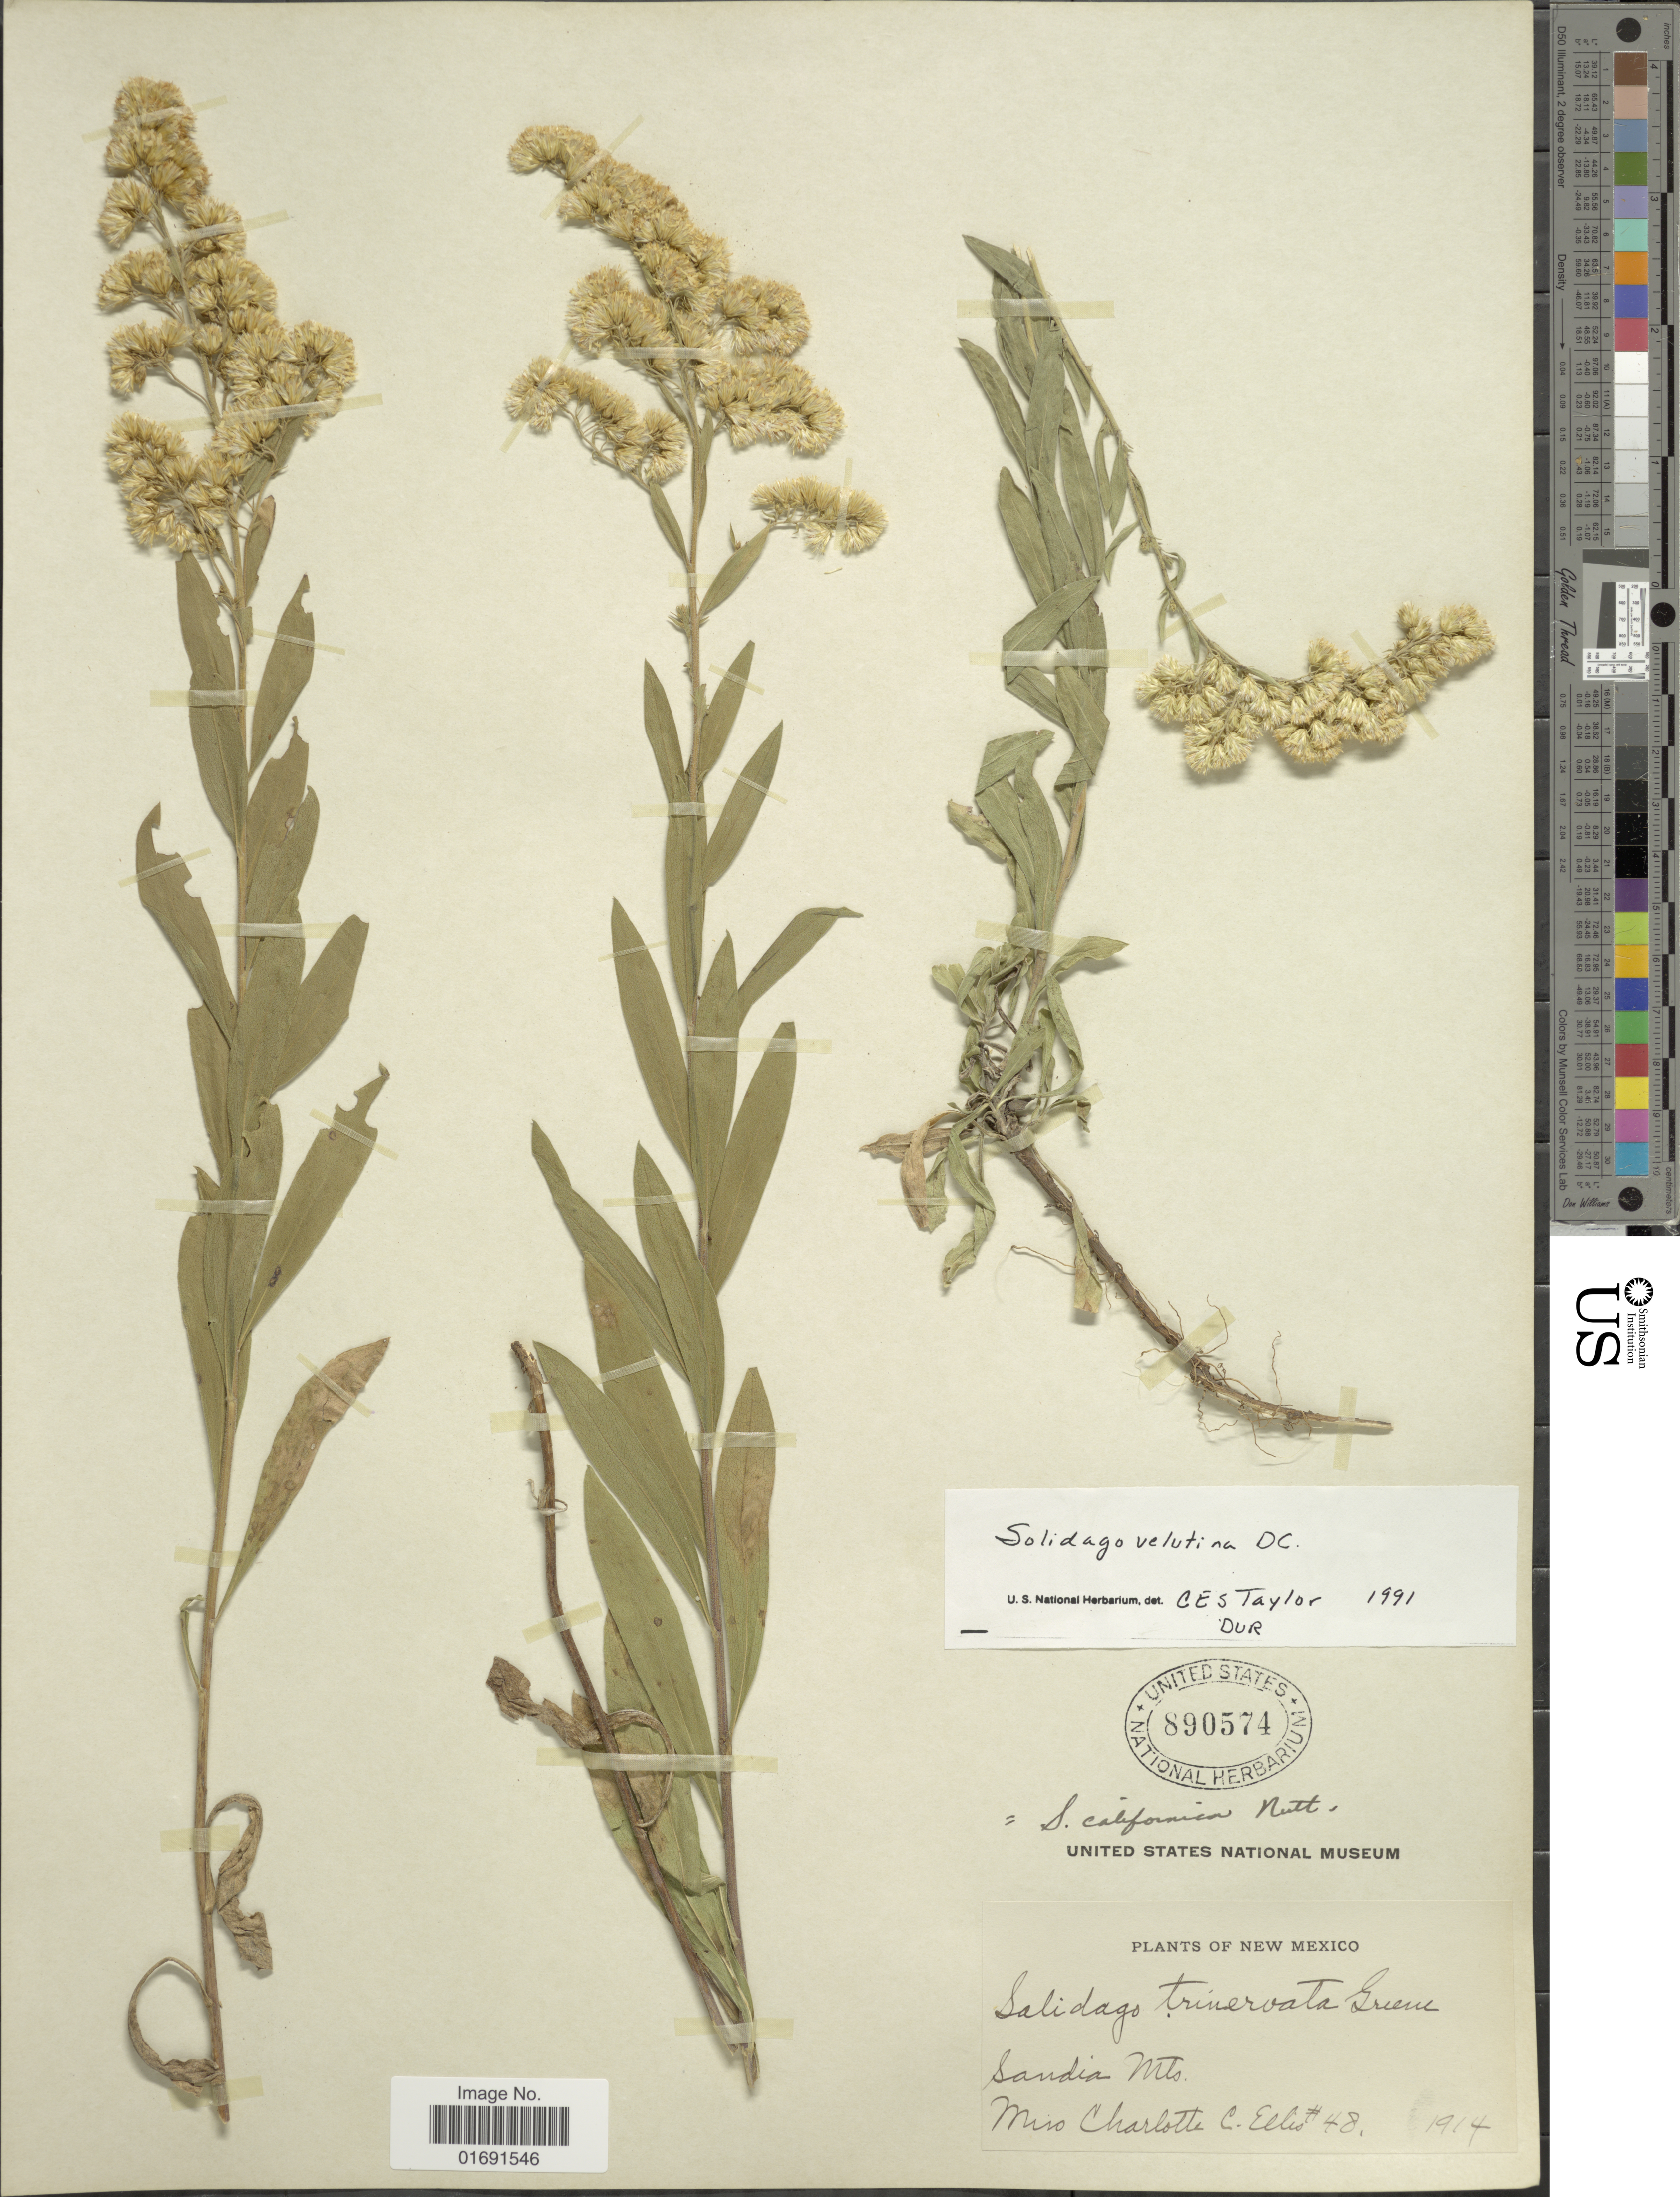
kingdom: Plantae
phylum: Tracheophyta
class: Magnoliopsida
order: Asterales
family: Asteraceae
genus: Solidago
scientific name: Solidago velutina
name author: DC.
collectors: C. C. Ellis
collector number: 48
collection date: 1914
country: United States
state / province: New Mexico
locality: Sandia Mts.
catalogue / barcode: US 890574